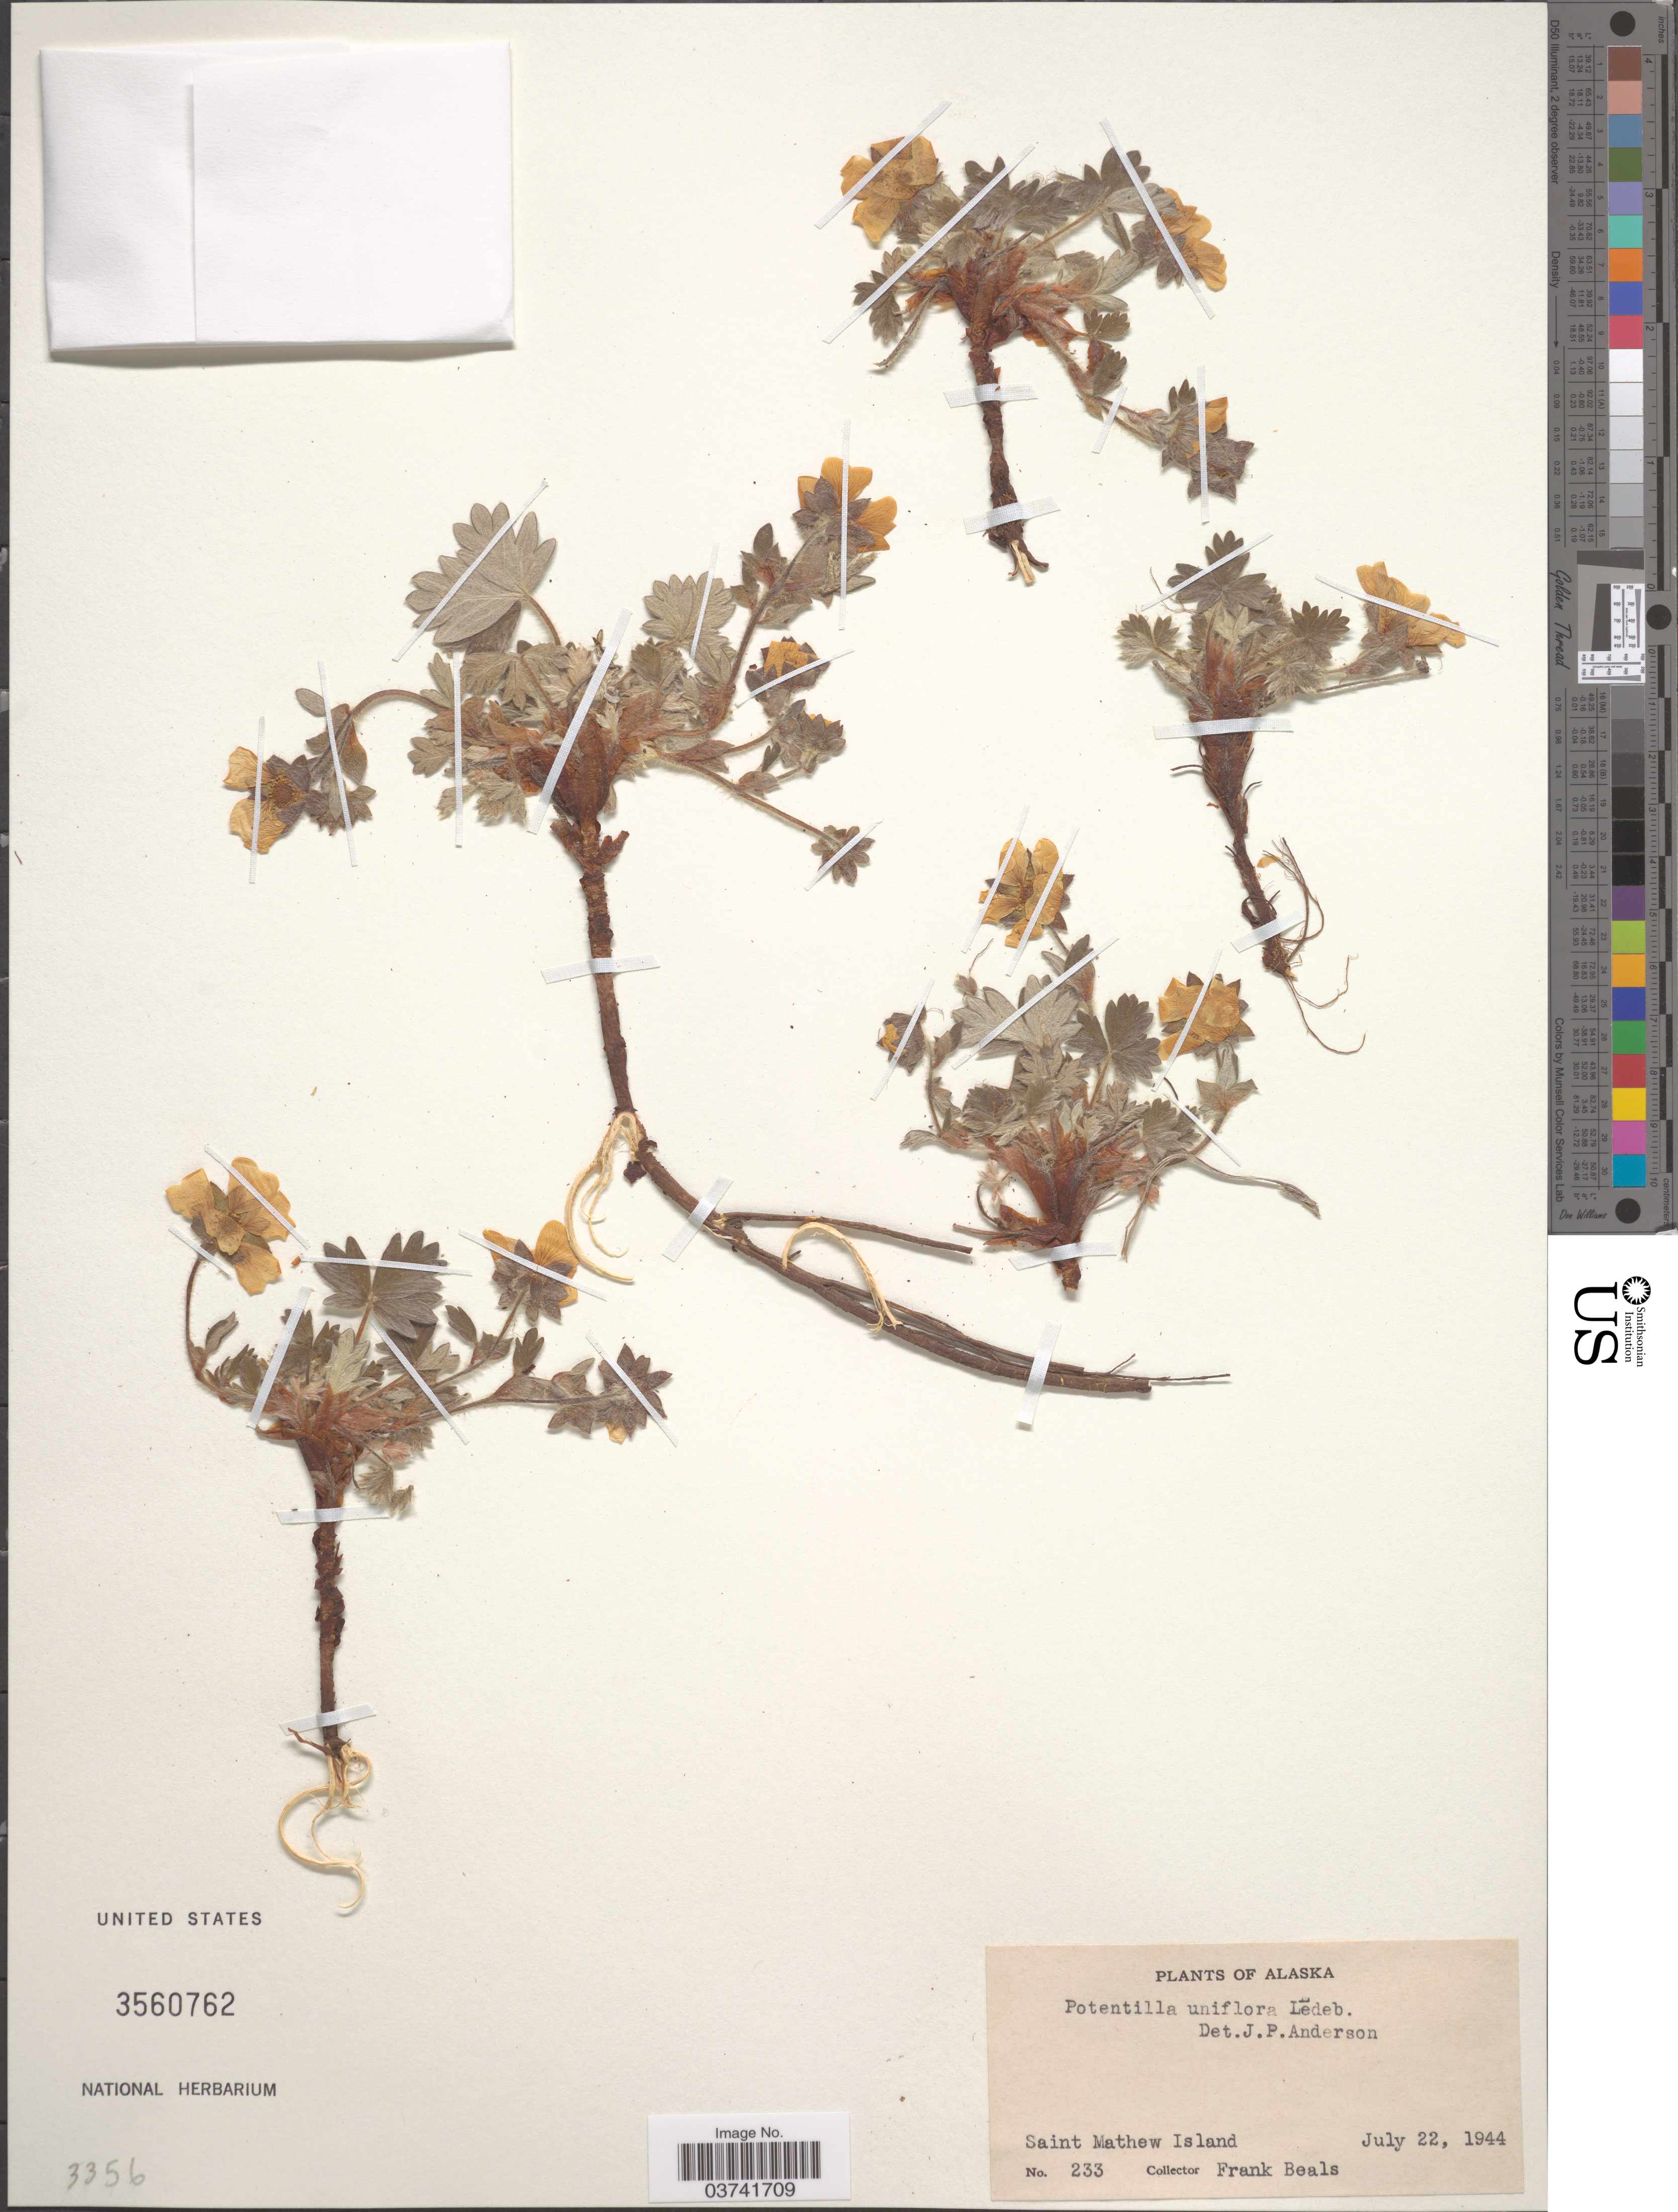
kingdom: Plantae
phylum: Tracheophyta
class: Magnoliopsida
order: Rosales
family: Rosaceae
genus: Potentilla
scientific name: Potentilla uniflora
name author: Ledeb.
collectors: F. Beals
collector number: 233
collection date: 1944-07-22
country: United States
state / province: Alaska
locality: Saint Mathew Island.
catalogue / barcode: US 3560762